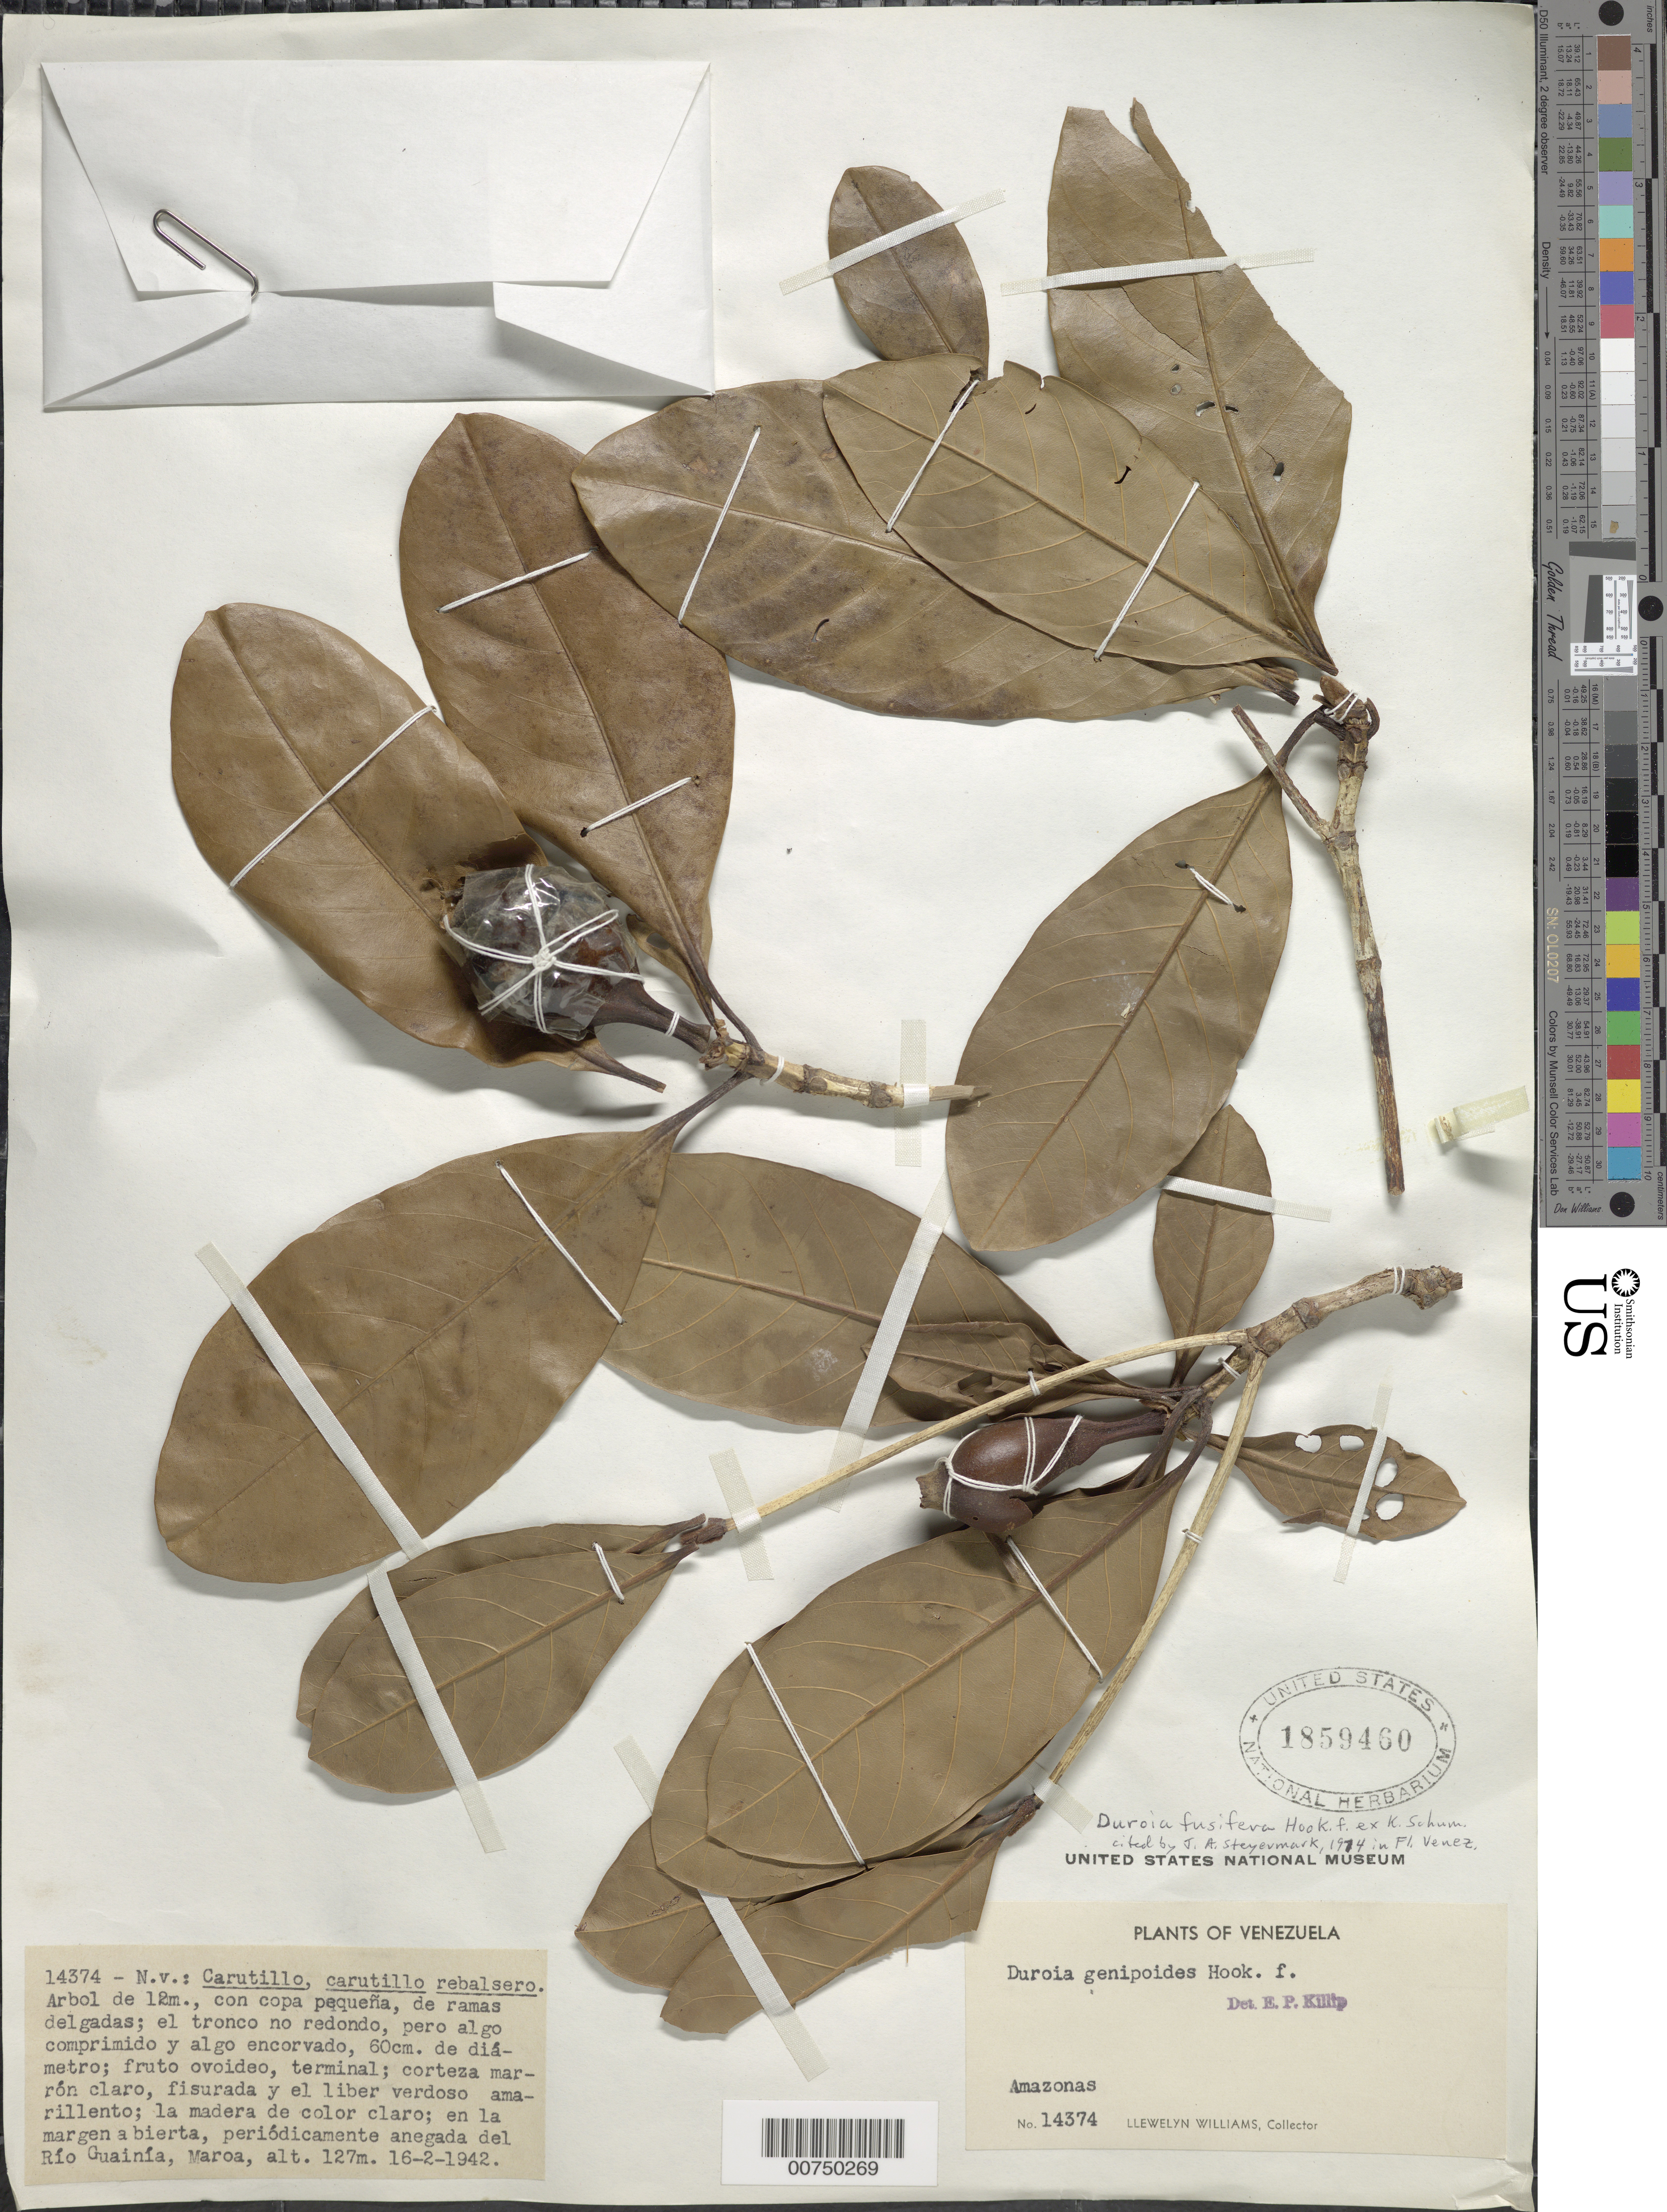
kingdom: Plantae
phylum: Tracheophyta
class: Magnoliopsida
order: Gentianales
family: Rubiaceae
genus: Duroia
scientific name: Duroia fusifera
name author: Spruce ex K. Schum.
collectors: Ll. Williams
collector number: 14374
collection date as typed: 16-Feb-42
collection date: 1942-02-16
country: Venezuela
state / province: Amazonas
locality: Maroa, Río Guainía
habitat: Margen abierta, periodidcamente angegada del rio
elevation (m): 127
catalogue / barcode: US 1859460